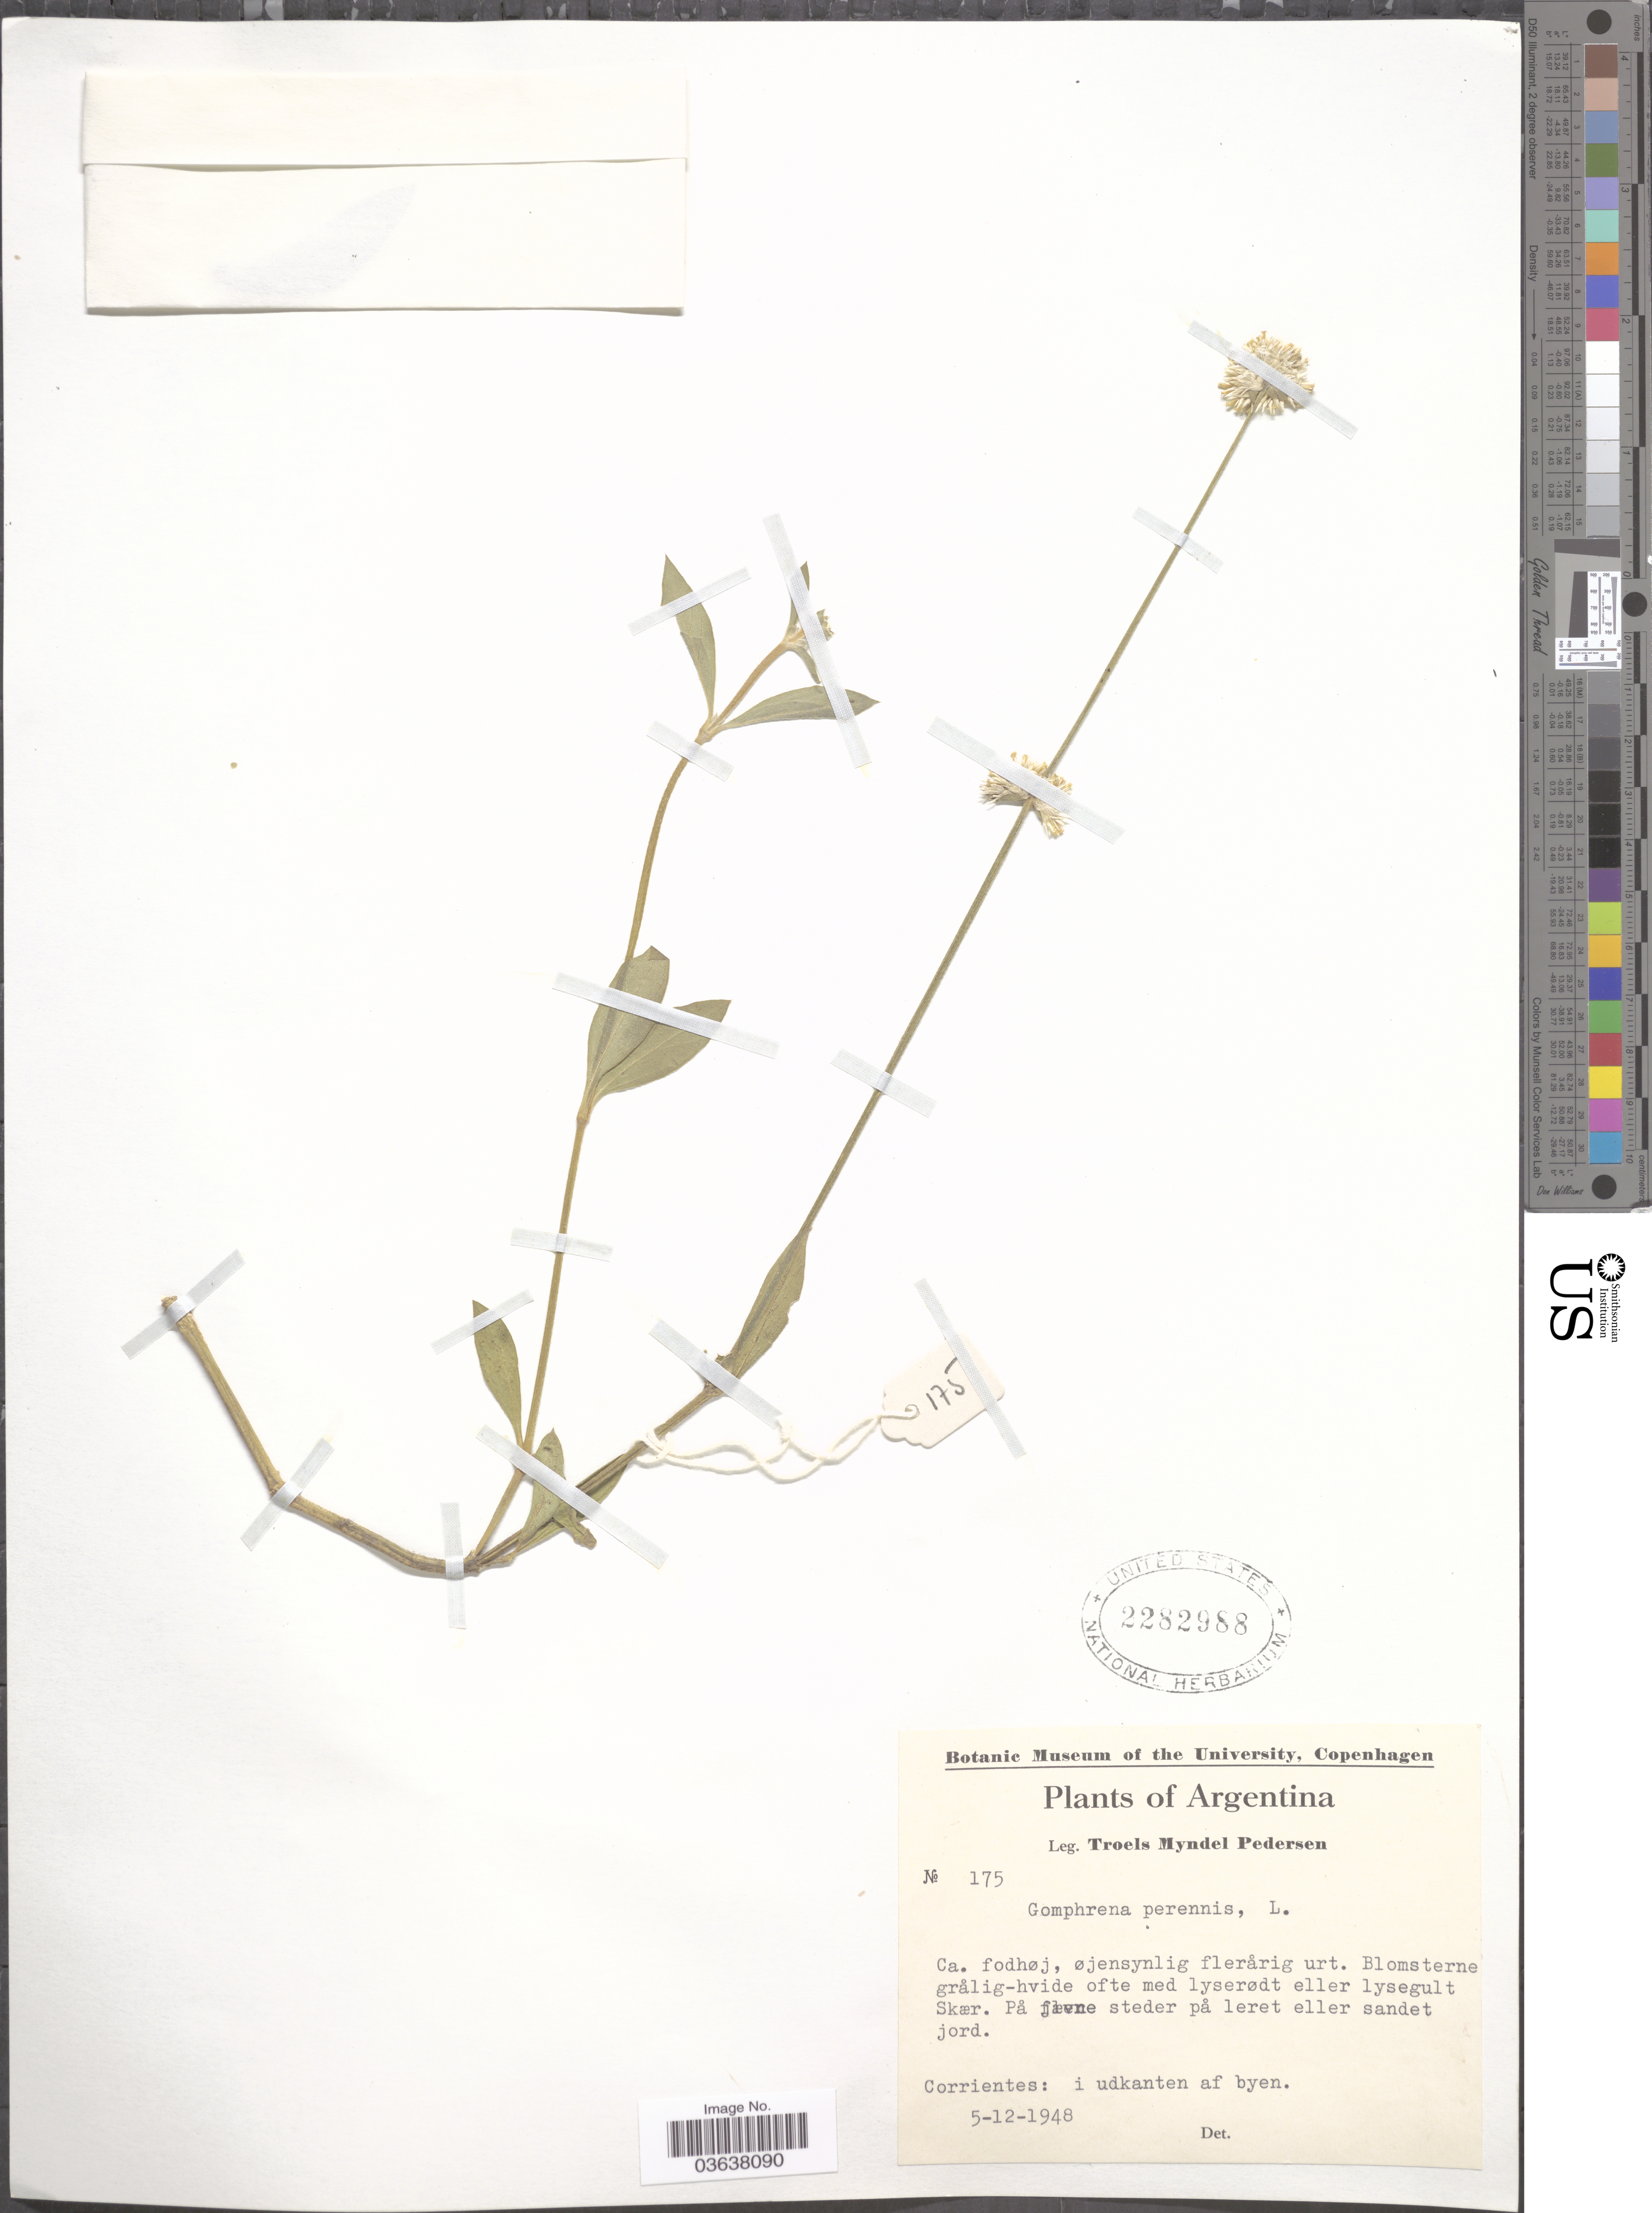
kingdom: Plantae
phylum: Tracheophyta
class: Magnoliopsida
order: Caryophyllales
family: Amaranthaceae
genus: Gomphrena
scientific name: Gomphrena perennis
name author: L.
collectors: T. Pederson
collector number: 175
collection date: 1948-12-05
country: Argentina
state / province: Corrientes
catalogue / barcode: US 2282988